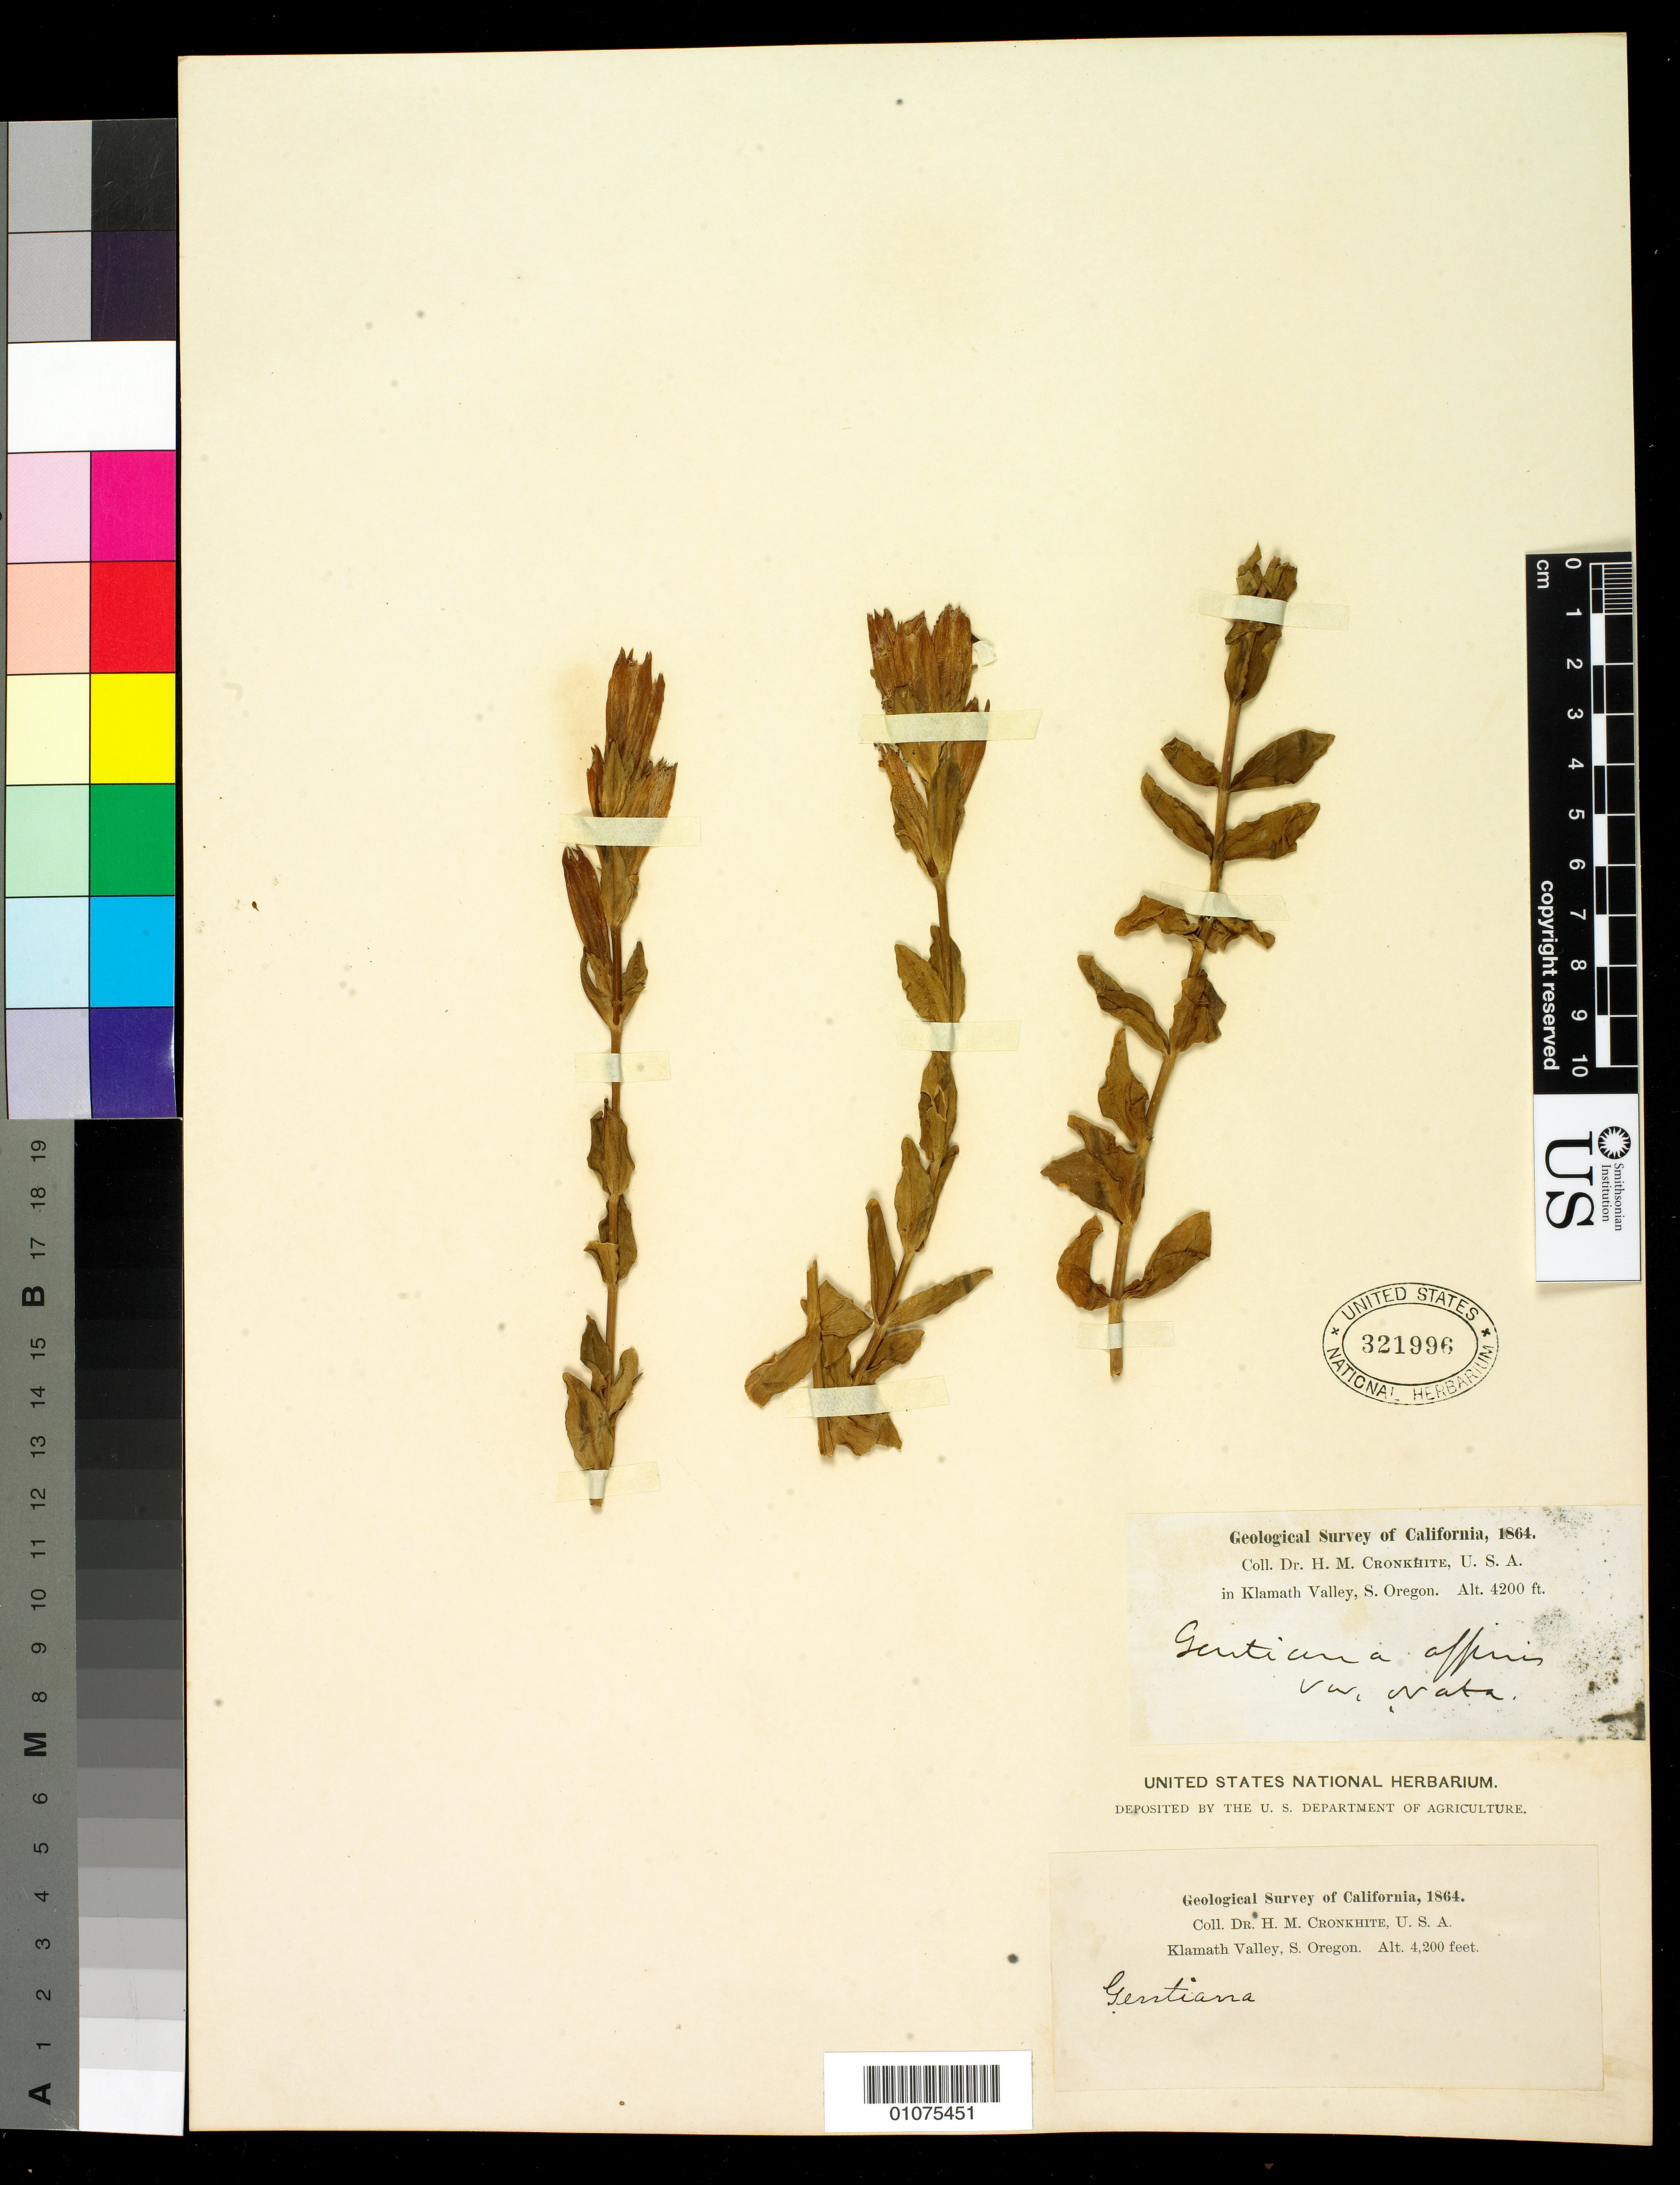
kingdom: Plantae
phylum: Tracheophyta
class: Magnoliopsida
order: Gentianales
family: Gentianaceae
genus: Gentiana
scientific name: Gentiana affinis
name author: Griseb.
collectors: H. M. Cronkhite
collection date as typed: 1864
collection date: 1864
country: United States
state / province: Oregon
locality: Klamath Valley, S. Oregon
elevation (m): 1280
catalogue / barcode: US 321996